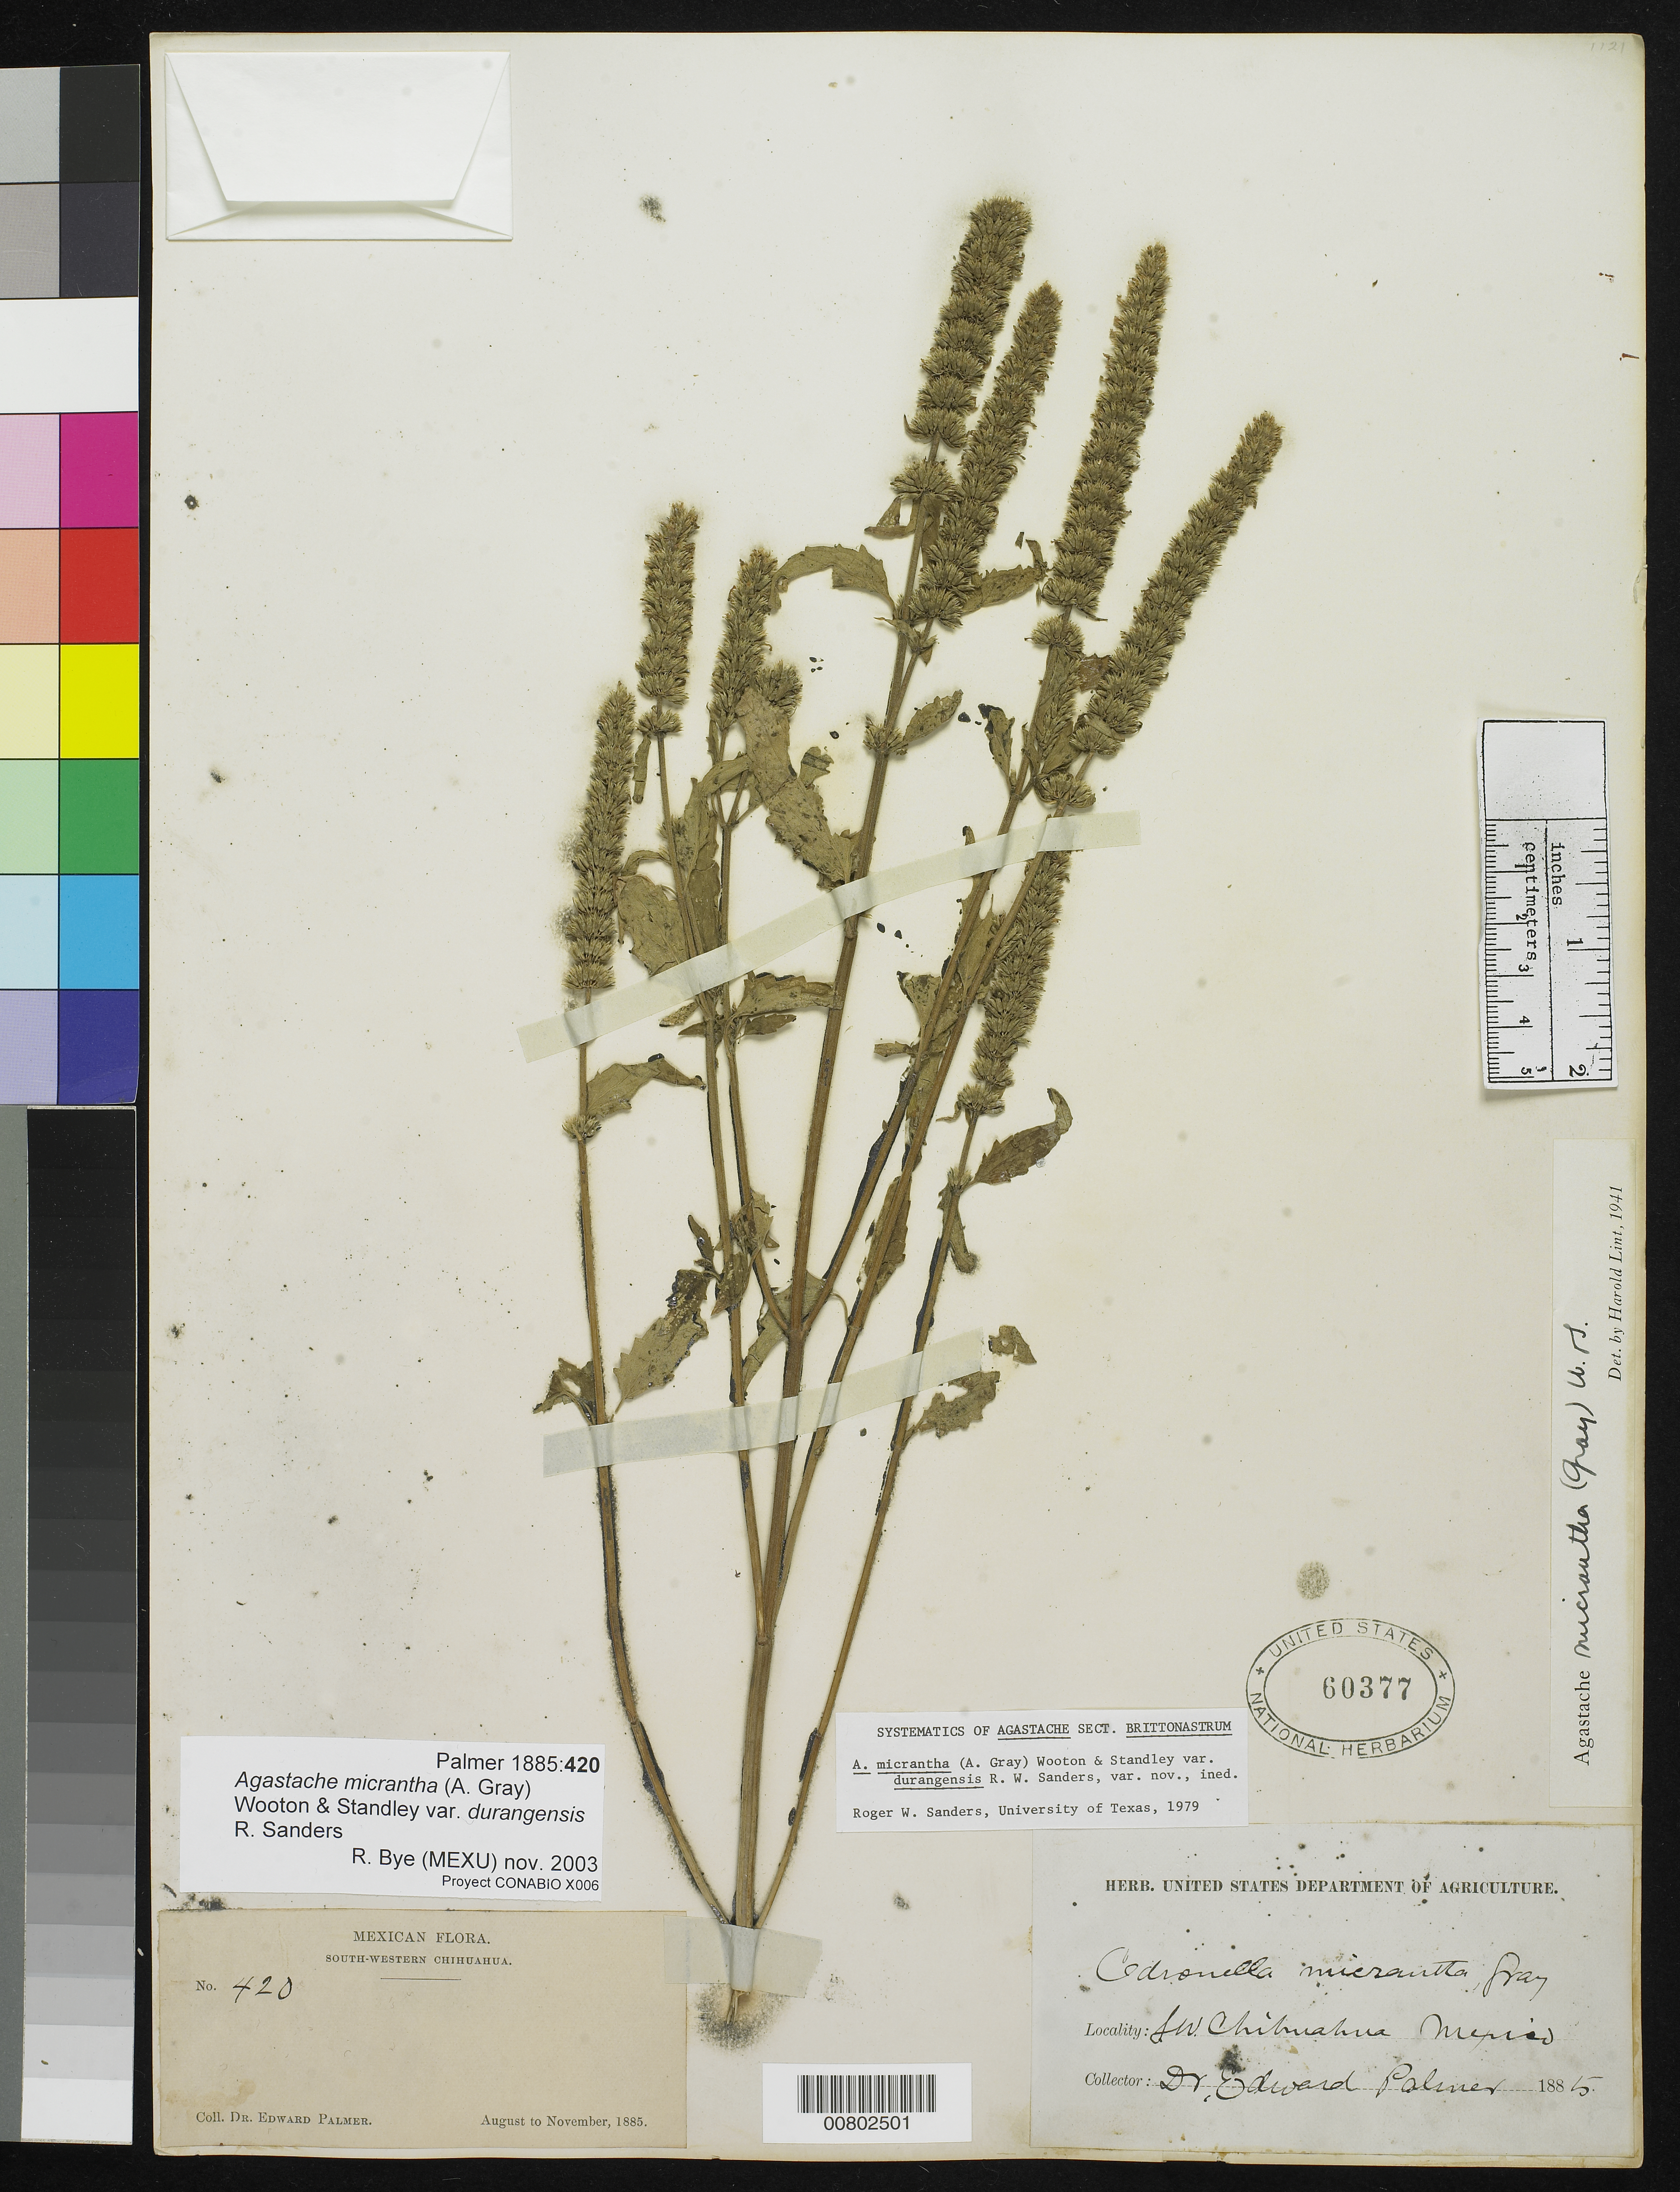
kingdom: Plantae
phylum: Tracheophyta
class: Magnoliopsida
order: Lamiales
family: Lamiaceae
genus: Agastache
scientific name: Agastache micrantha var. durangensis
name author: Sanders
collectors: E. Palmer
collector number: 420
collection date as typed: Aug 1885 to -- Nov 1885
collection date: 1885-08/1885-11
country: Mexico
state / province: Chihuahua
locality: SW Chihuahua.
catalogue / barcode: US 60377